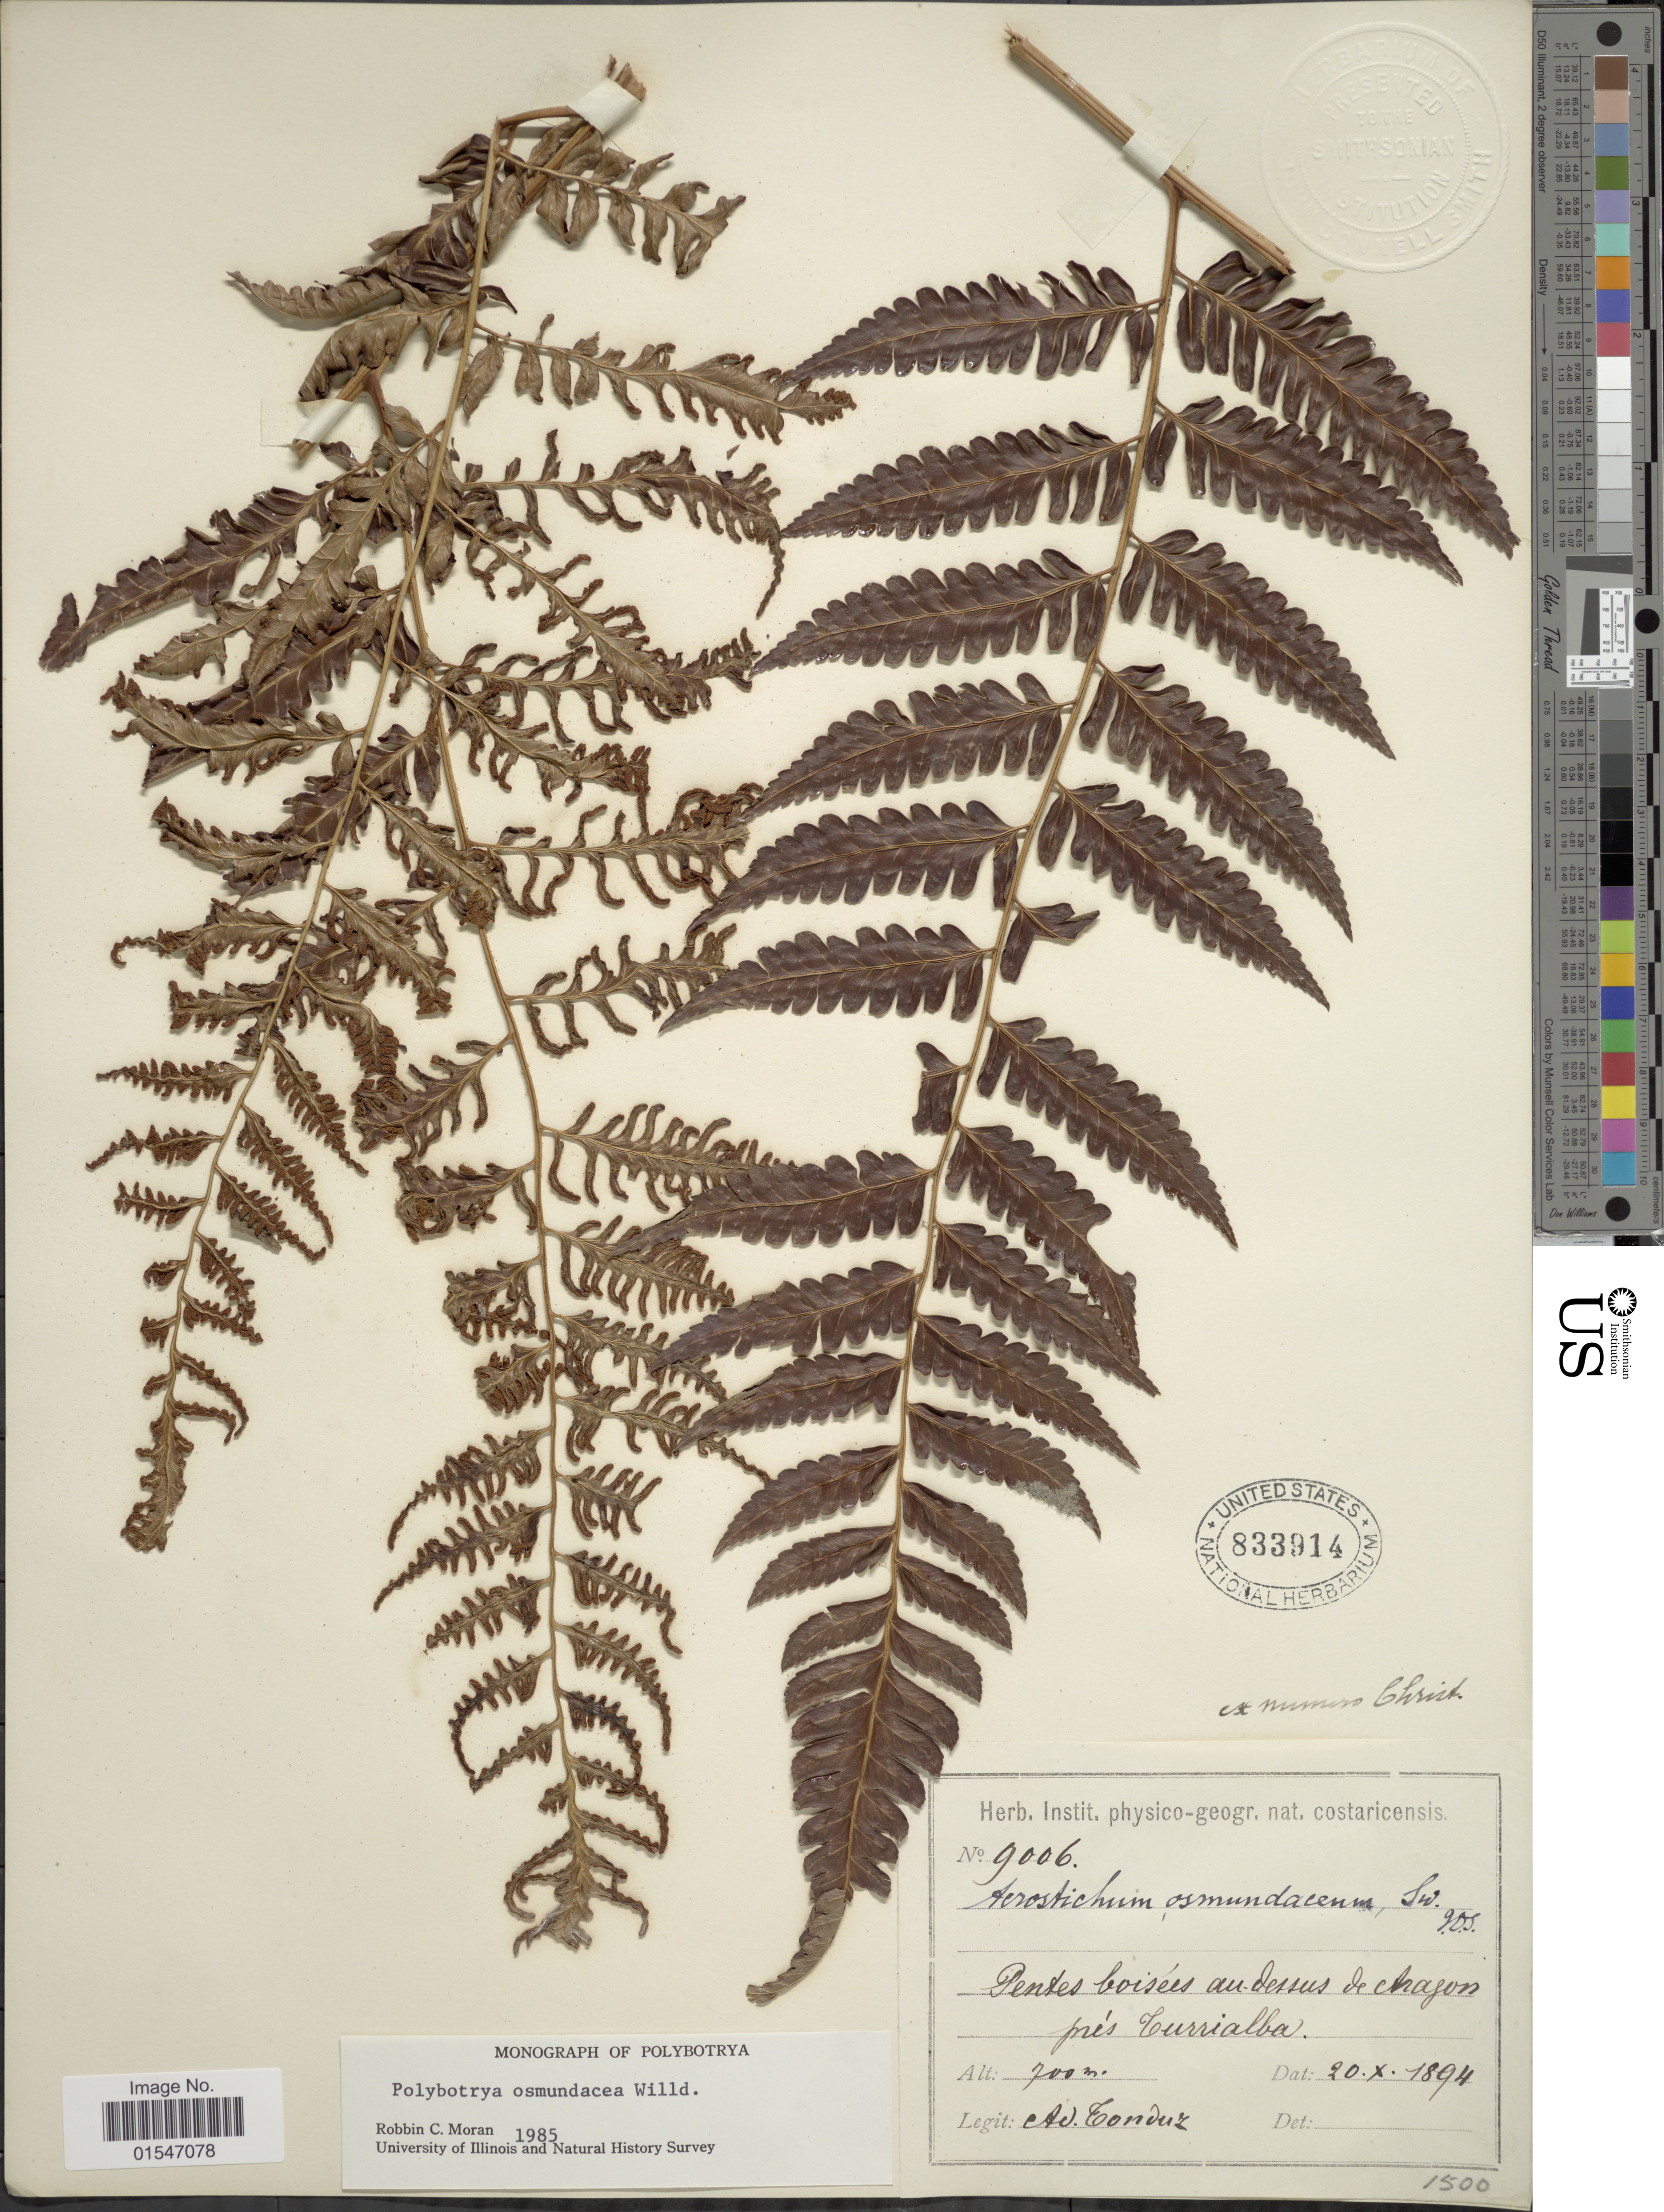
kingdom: Plantae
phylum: Tracheophyta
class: Polypodiopsida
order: Polypodiales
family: Dryopteridaceae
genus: Polybotrya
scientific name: Polybotrya osmundacea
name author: Humb. & Bonpl. ex Willd.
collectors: A. Tonduz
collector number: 9006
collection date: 1894-10-20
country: Costa Rica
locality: Pentes boisees au-dessus de Aragon pres Turrialba.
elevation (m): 700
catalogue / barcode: US 833914